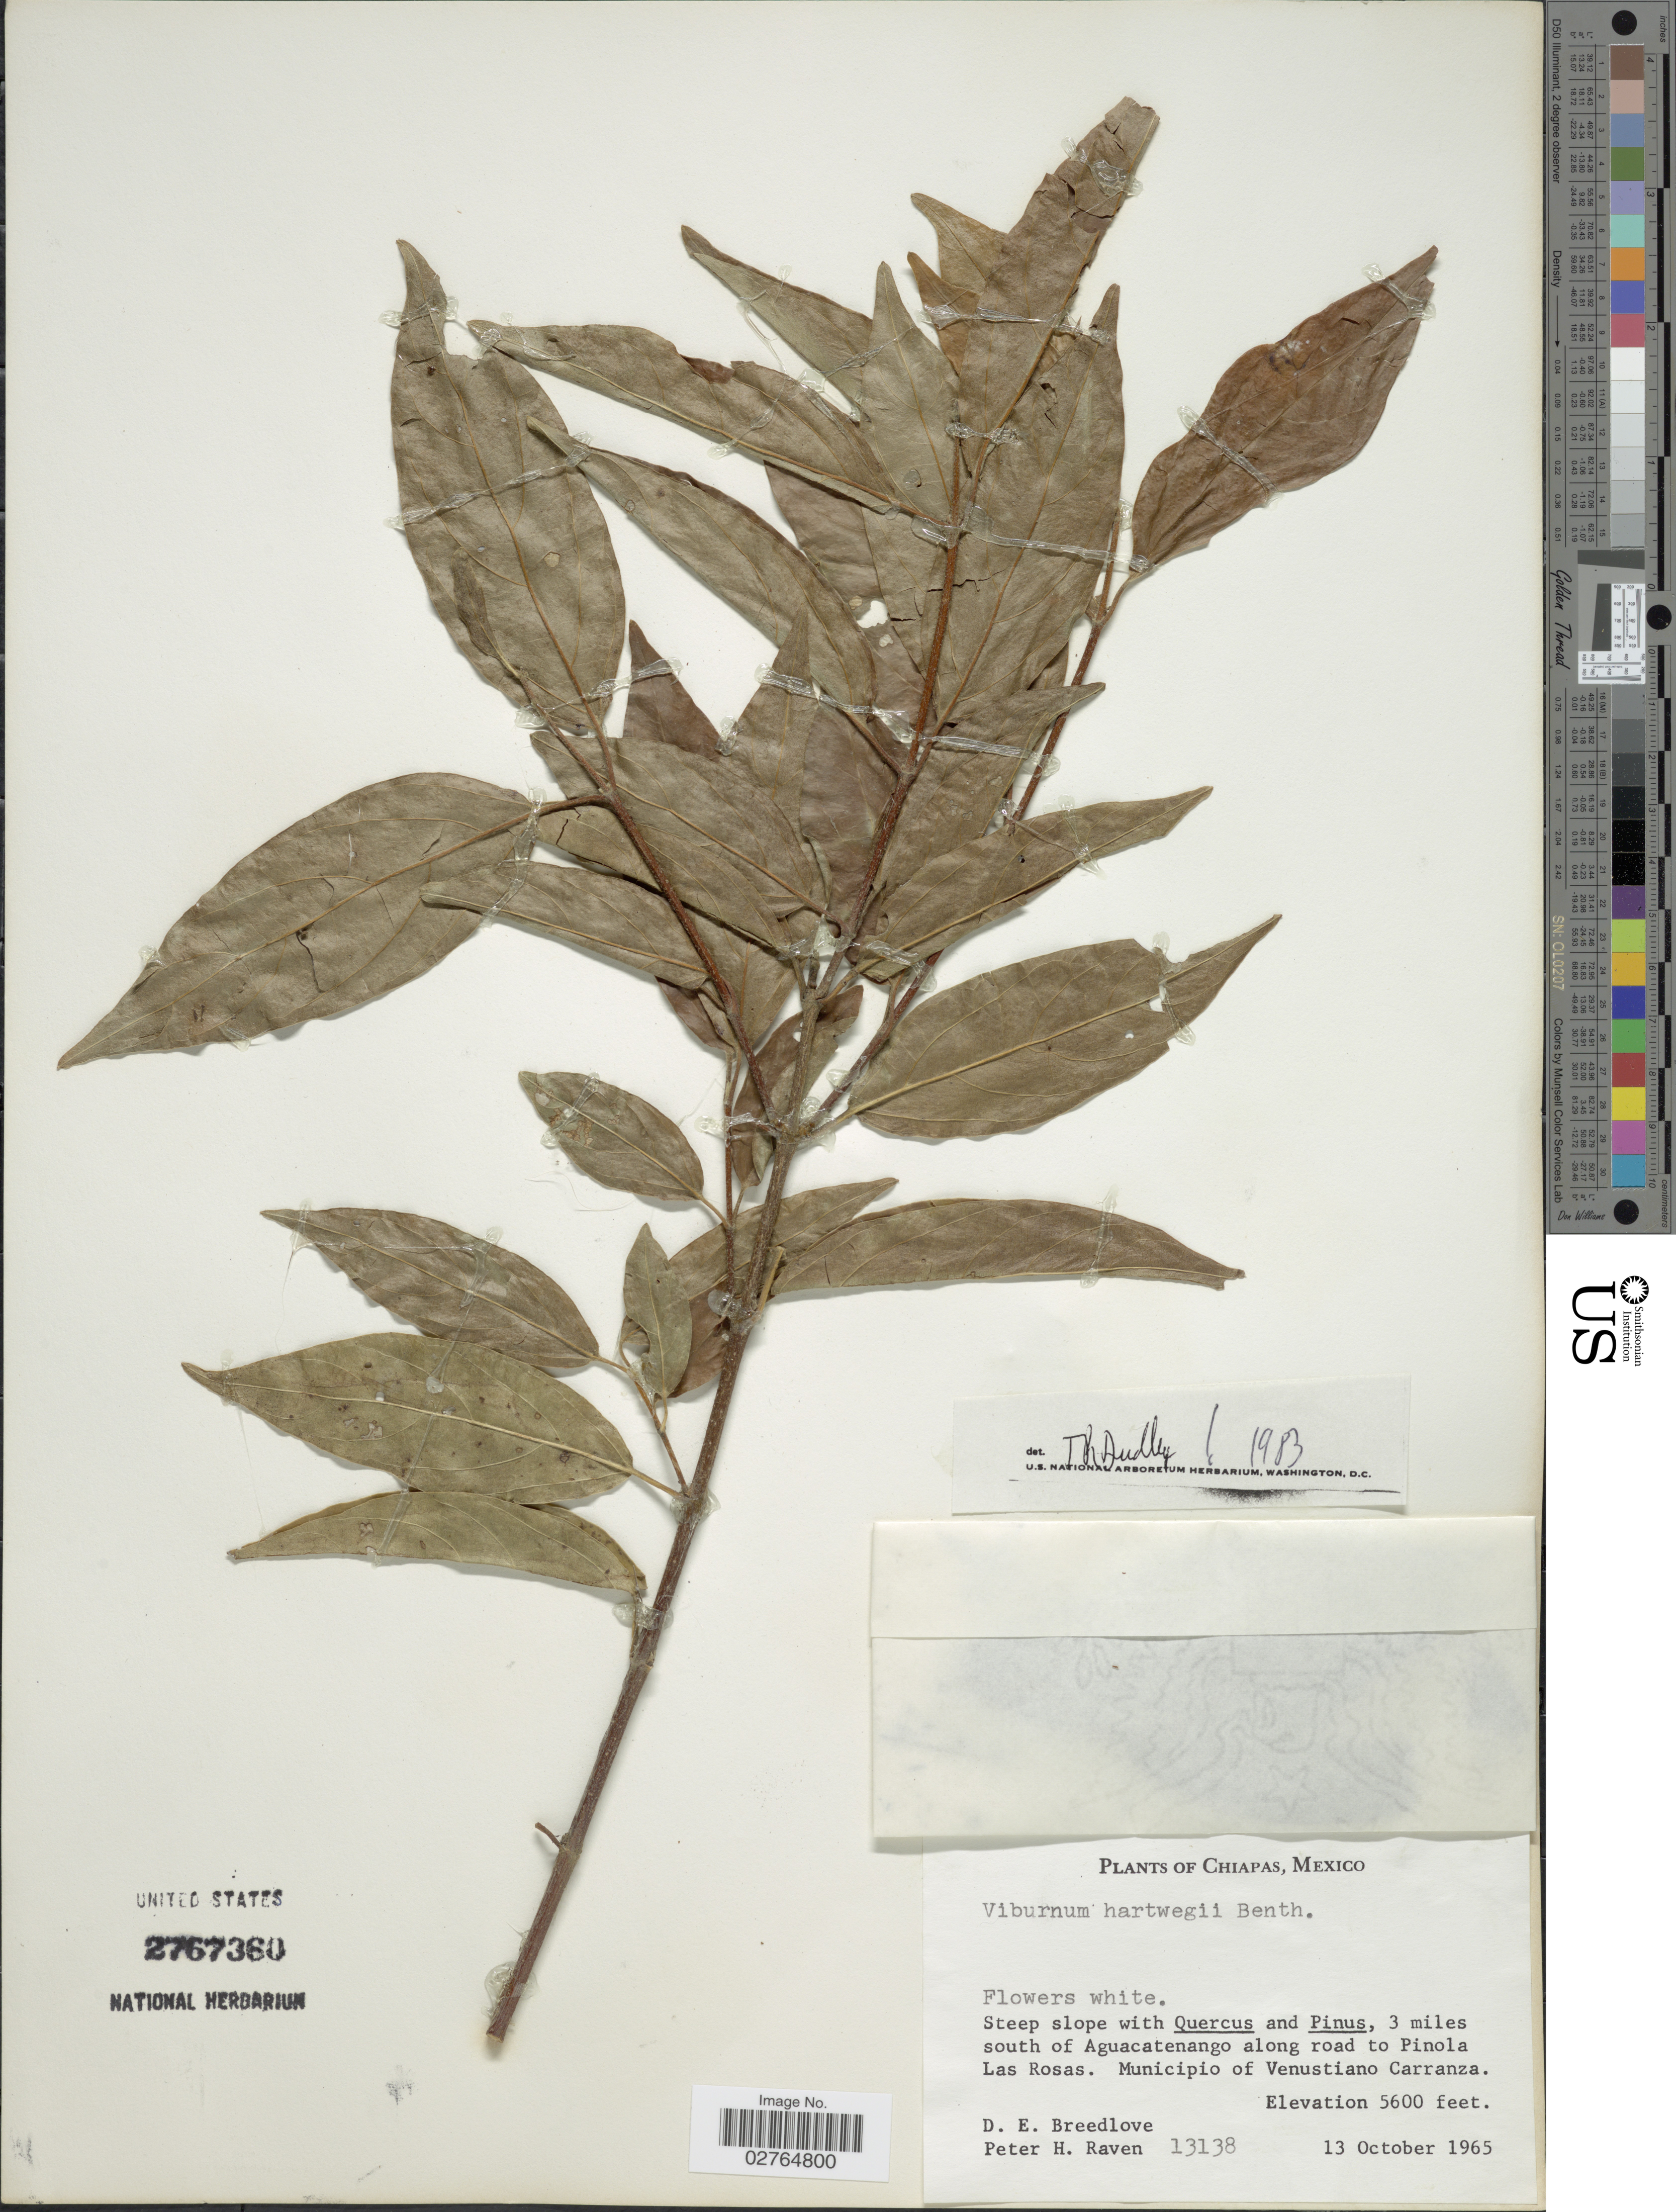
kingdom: Plantae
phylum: Tracheophyta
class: Magnoliopsida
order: Dipsacales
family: Viburnaceae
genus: Viburnum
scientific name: Viburnum hartwegii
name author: Benth.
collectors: D. E. Breedlove & P. Raven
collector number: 13138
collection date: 1965-10-13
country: Mexico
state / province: Chiapas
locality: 3 miles south of Aguacatenango along road to Pinola Las Rosas. Municipio of Venustiano Carranza.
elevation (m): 1707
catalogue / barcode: US 2767360